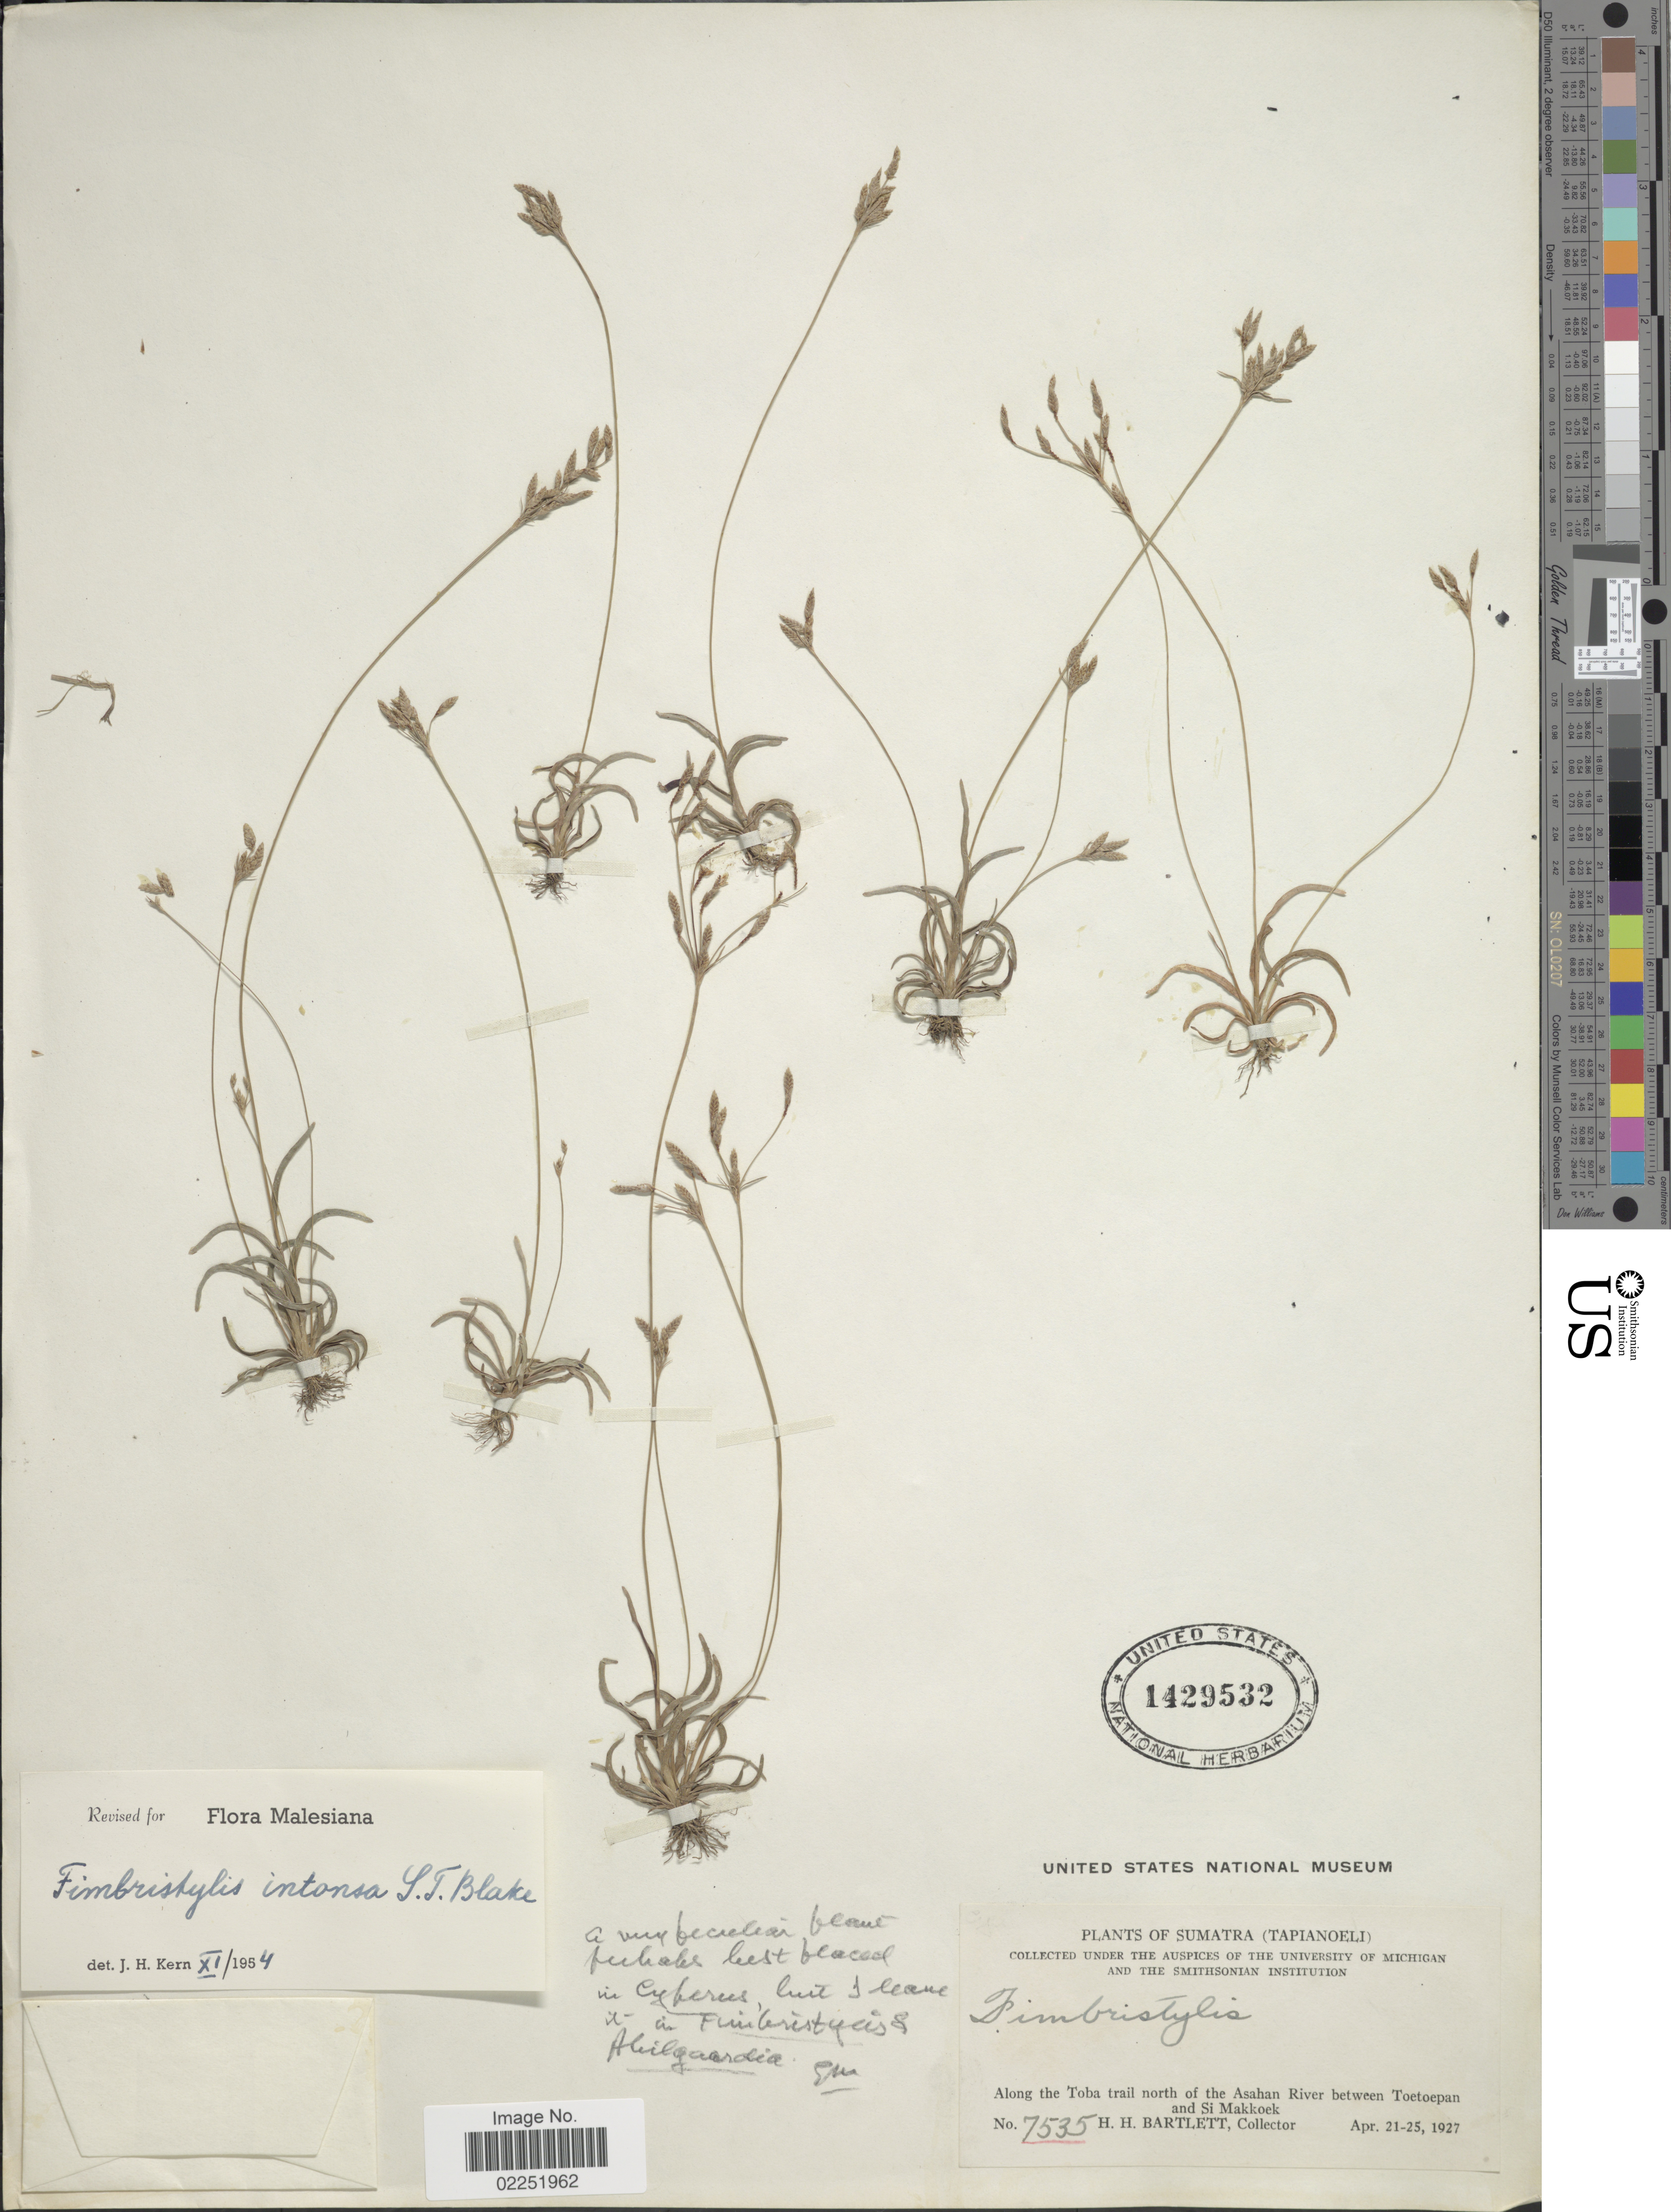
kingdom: Plantae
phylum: Tracheophyta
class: Liliopsida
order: Poales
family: Cyperaceae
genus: Fimbristylis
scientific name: Fimbristylis intonsa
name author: S.T. Blake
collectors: H. H. Bartlett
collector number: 7535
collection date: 1927-04-21/1927-04-25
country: Indonesia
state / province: Sumatra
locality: (Tapianoeli) Along the Toba trail north of the Asahan River between Toetoepan and Si Makkoek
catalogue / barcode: US 1429532